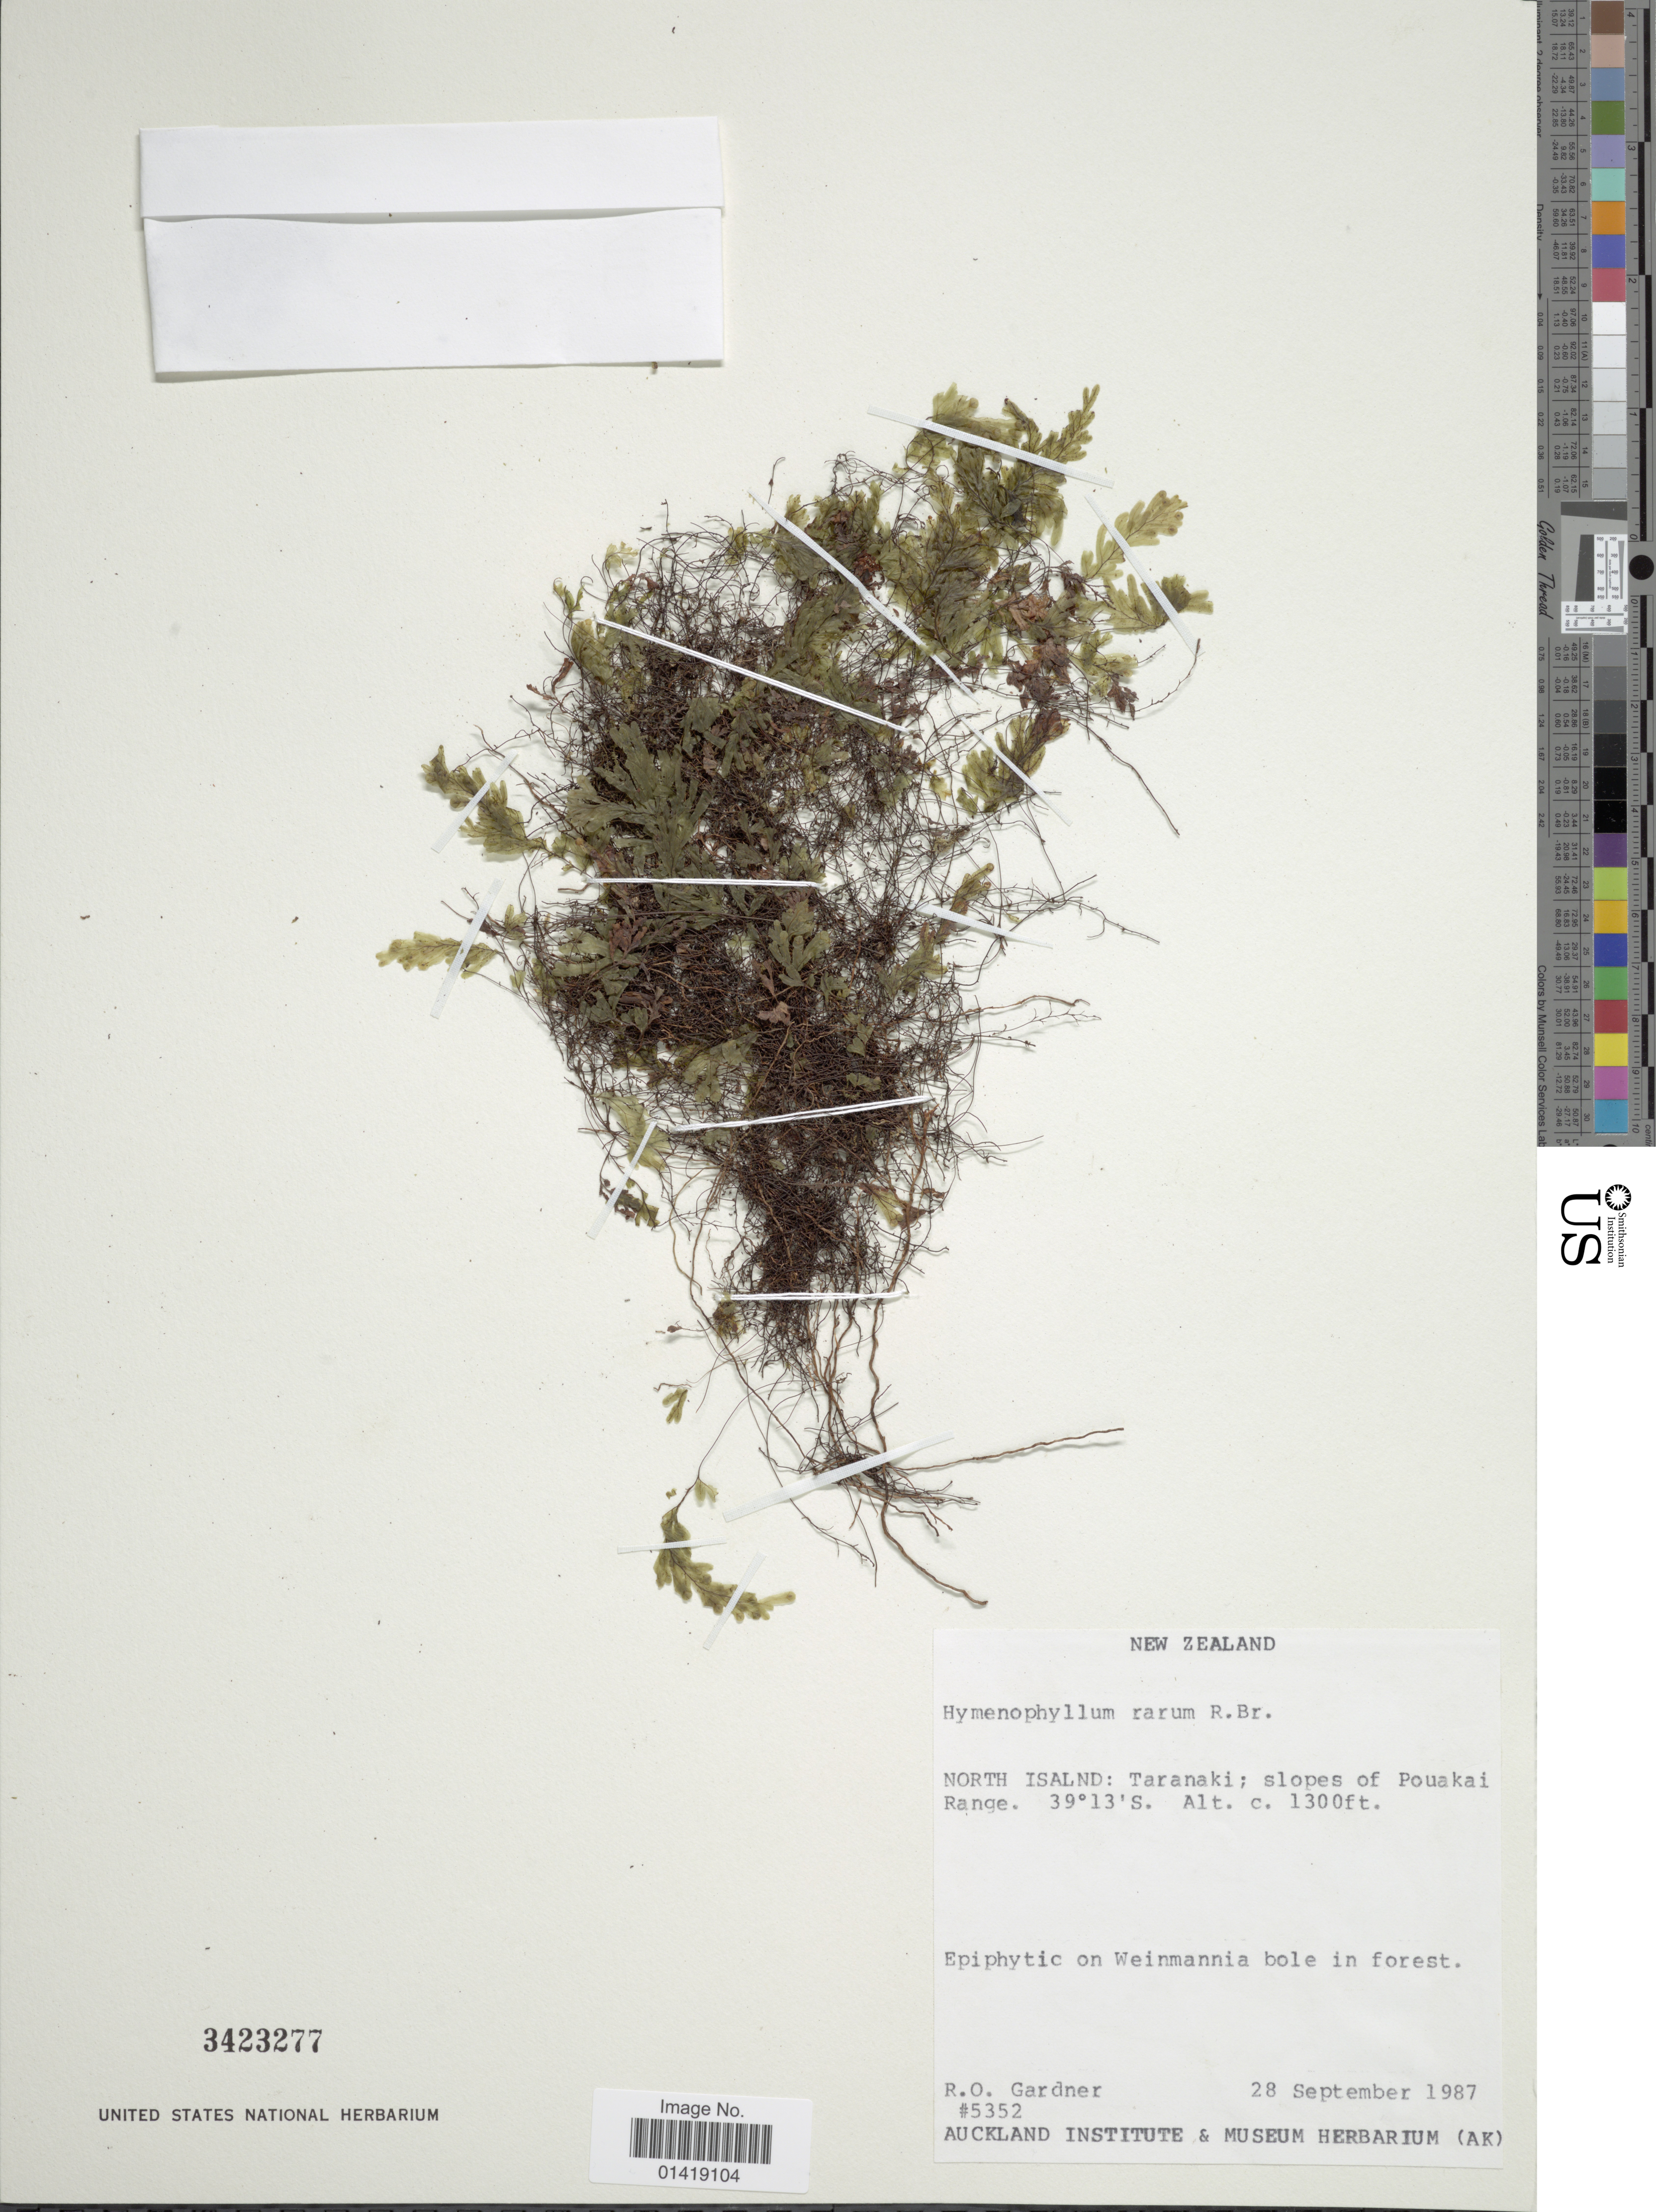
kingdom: Plantae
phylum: Tracheophyta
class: Polypodiopsida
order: Hymenophyllales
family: Hymenophyllaceae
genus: Hymenophyllum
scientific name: Hymenophyllum rarum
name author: R. Br.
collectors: R. O. Gardner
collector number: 5352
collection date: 1987-09-28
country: New Zealand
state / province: Taranaki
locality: North Island: Taranaki slopes of Pouakai Range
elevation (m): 396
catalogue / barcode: US 3423277